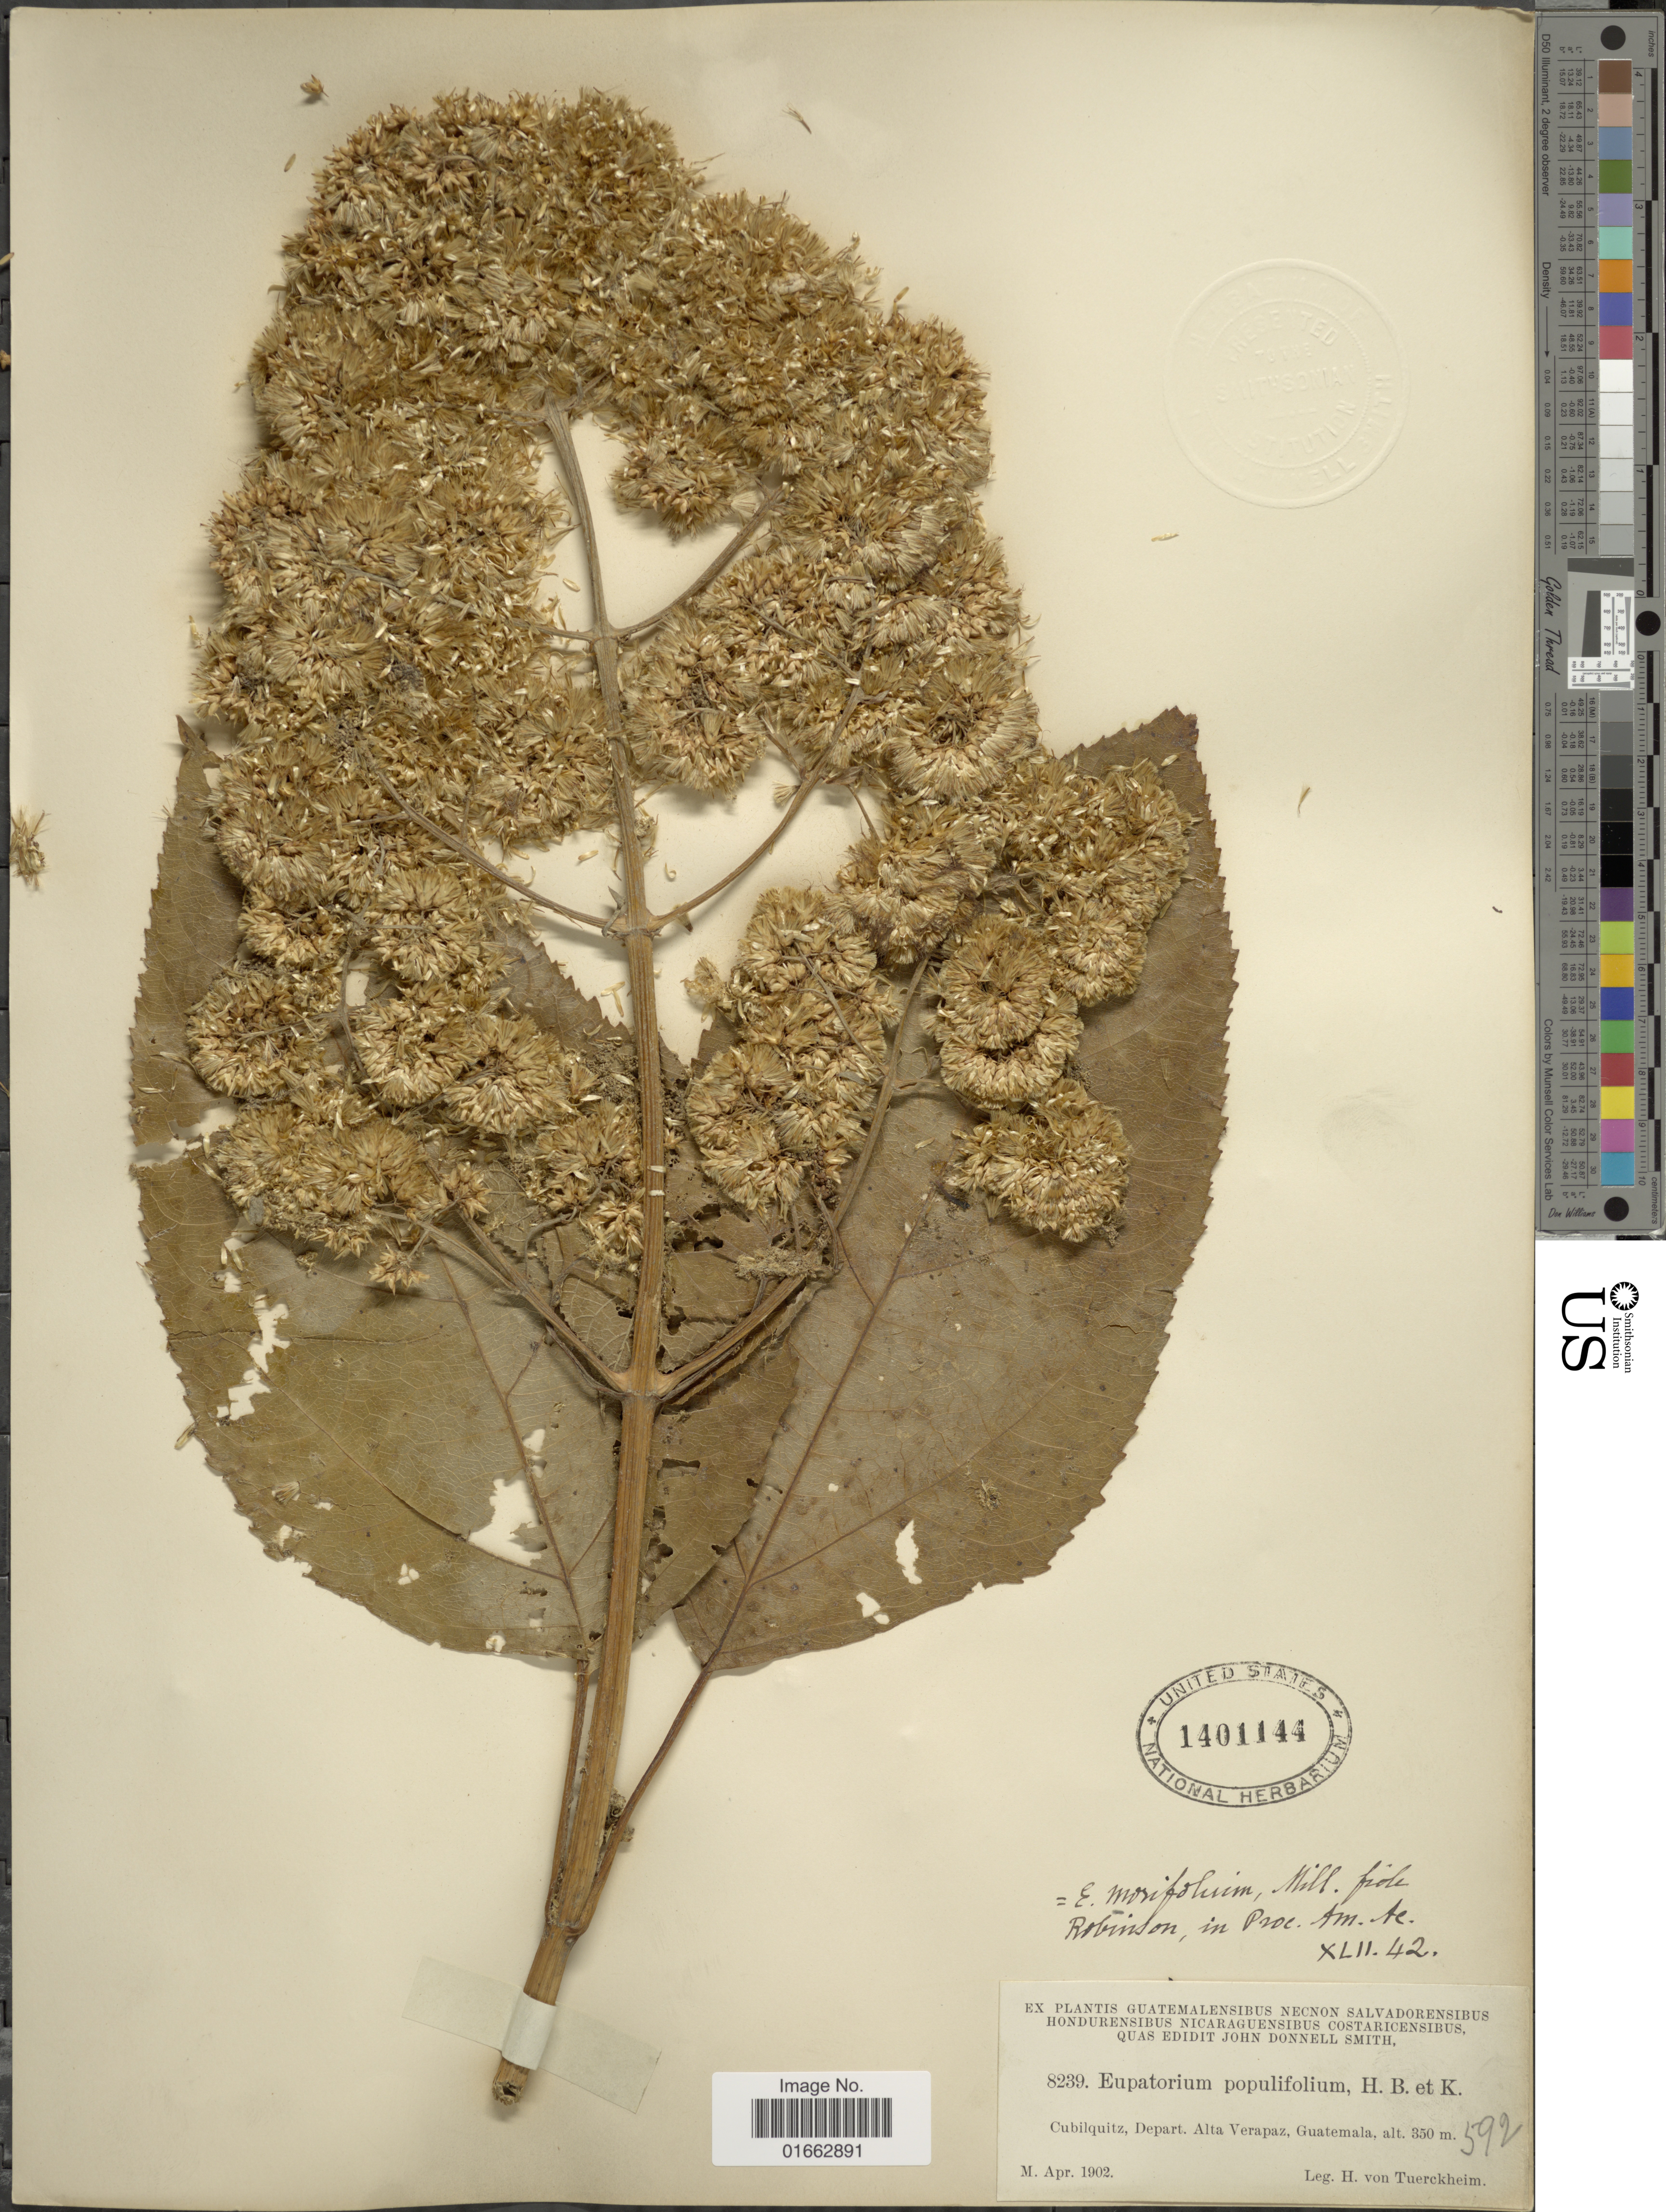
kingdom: Plantae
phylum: Tracheophyta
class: Magnoliopsida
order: Asterales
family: Asteraceae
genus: Critonia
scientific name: Critonia morifolia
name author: (Mill.) R.M. King & H. Rob.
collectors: H. von Tuerckheim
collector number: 8239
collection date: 1902-04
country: Guatemala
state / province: Alta Verapaz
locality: Cubilquitz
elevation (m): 350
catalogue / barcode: US 1401144